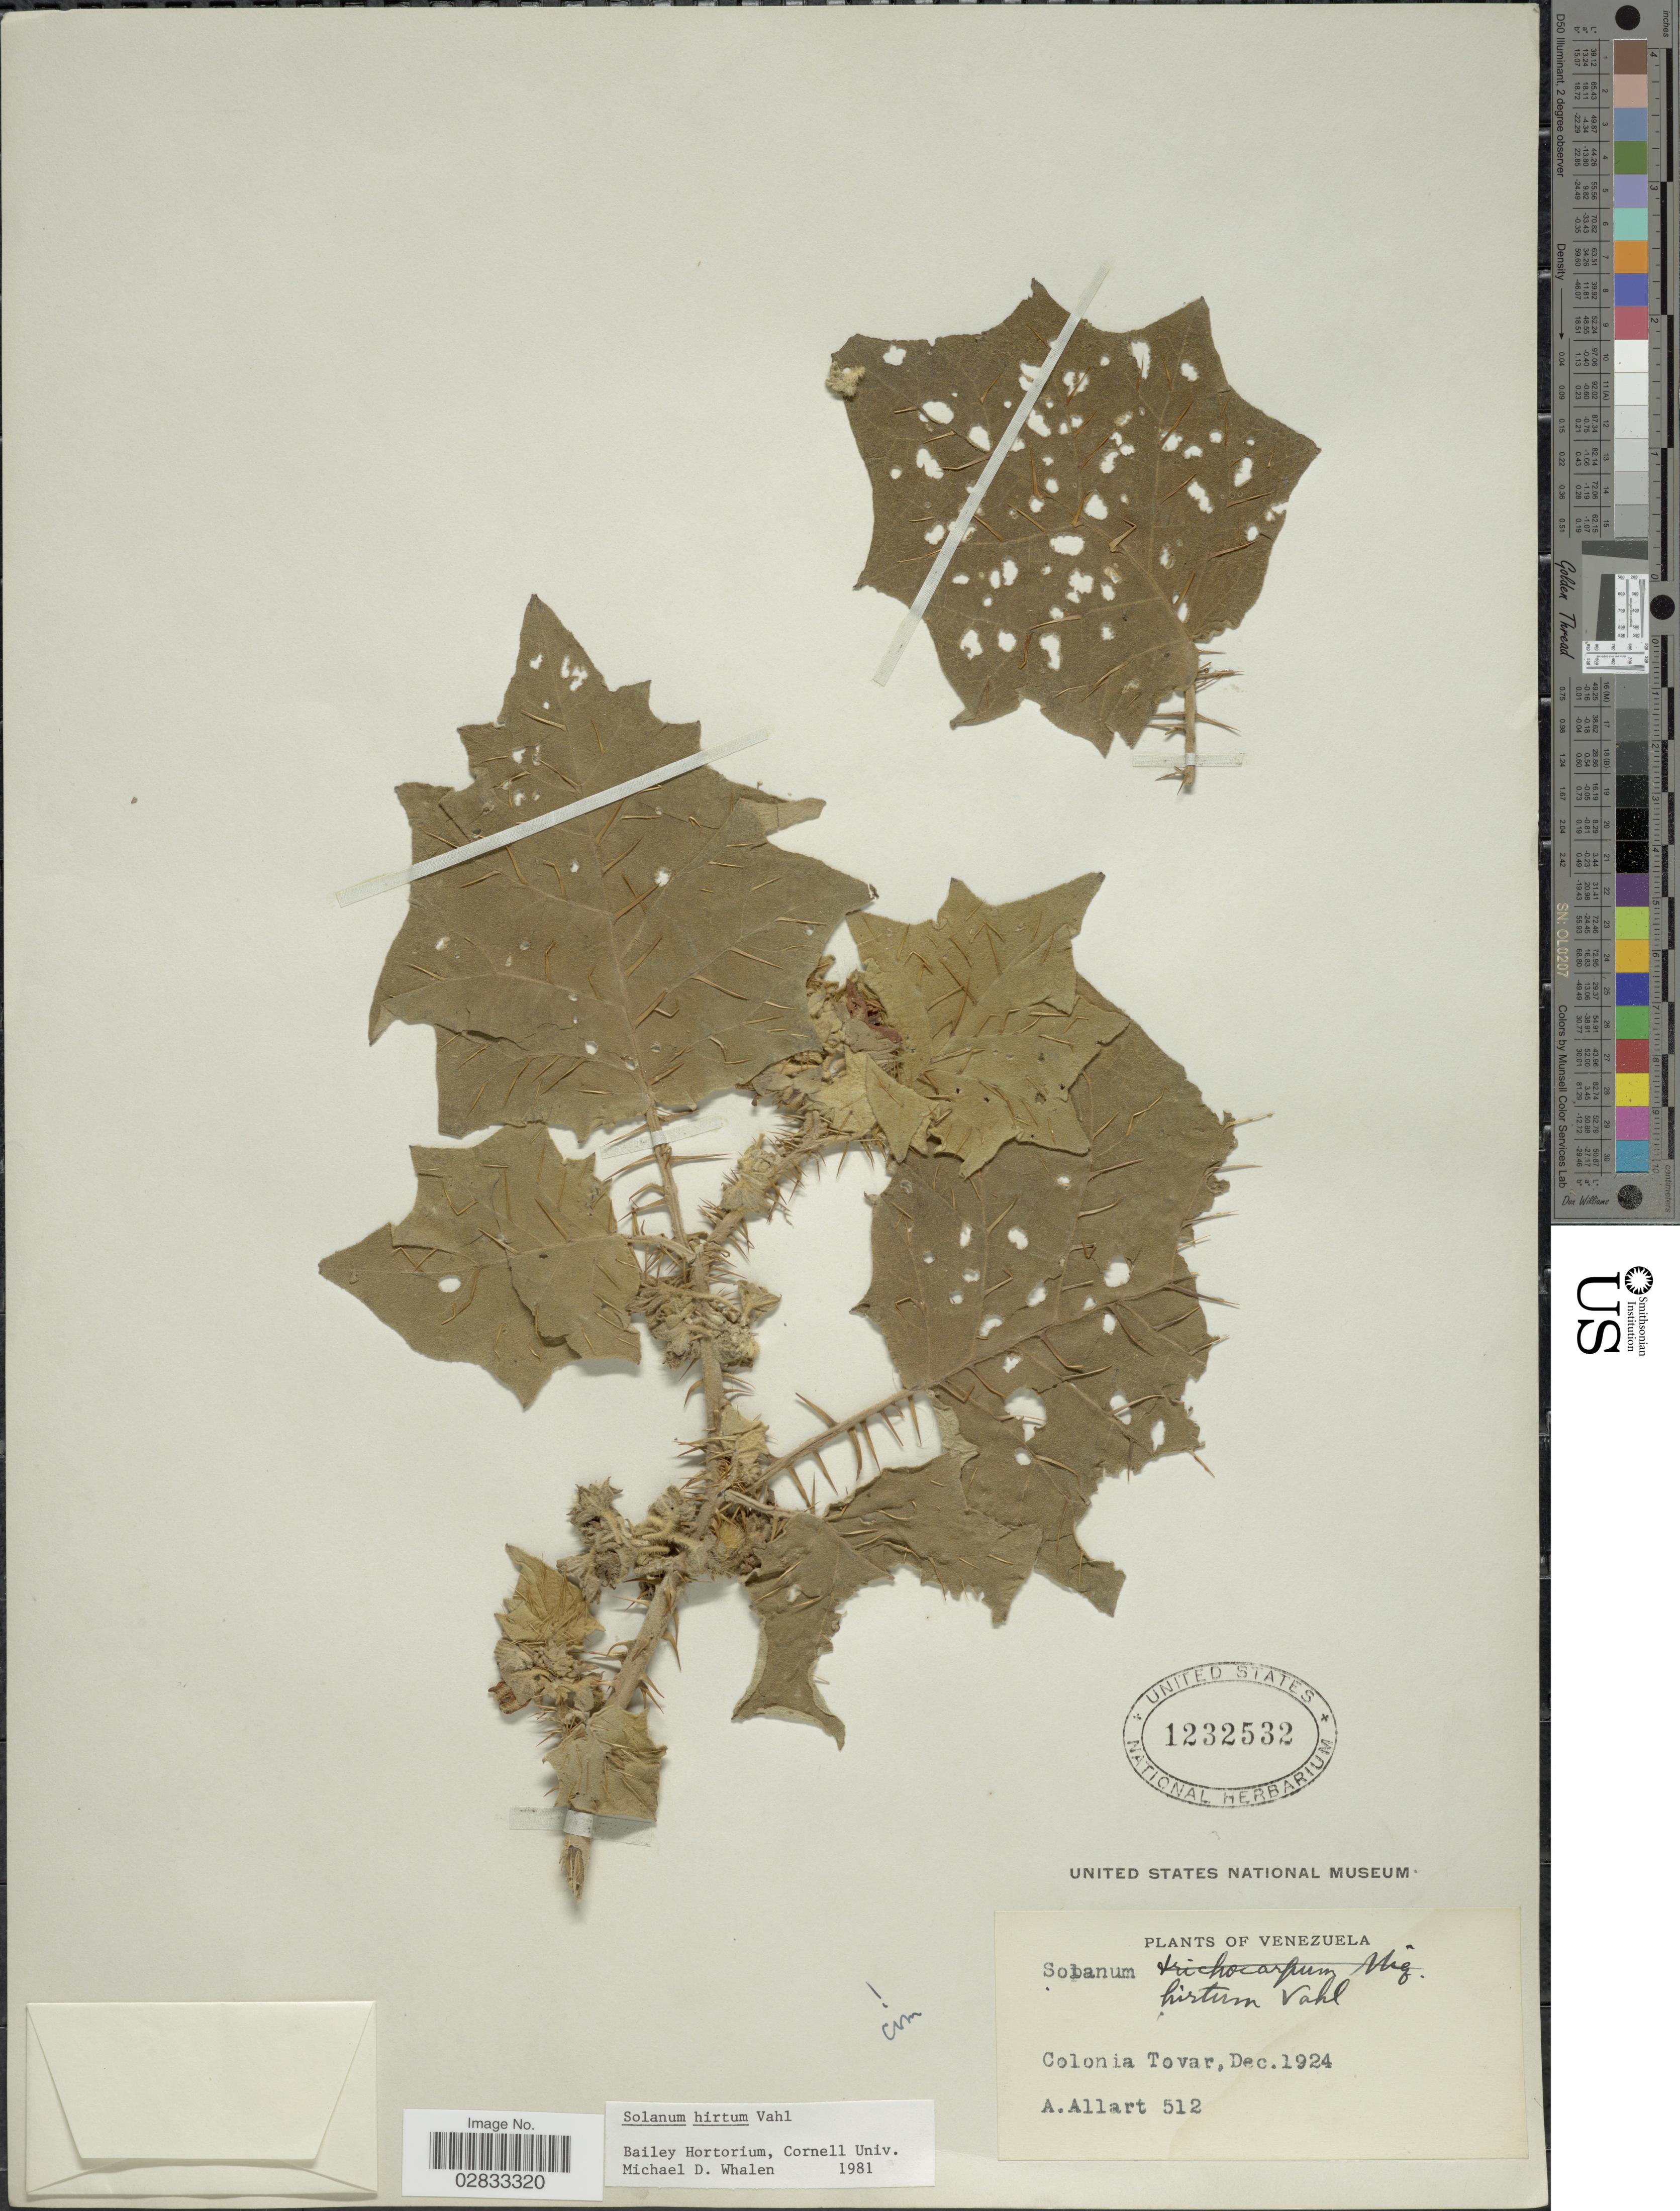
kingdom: Plantae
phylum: Tracheophyta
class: Magnoliopsida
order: Solanales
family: Solanaceae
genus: Solanum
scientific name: Solanum hirtum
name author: Vahl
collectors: A. Allart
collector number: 512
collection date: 1924-12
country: Venezuela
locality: Colonia Tovar.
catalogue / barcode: US 1232532